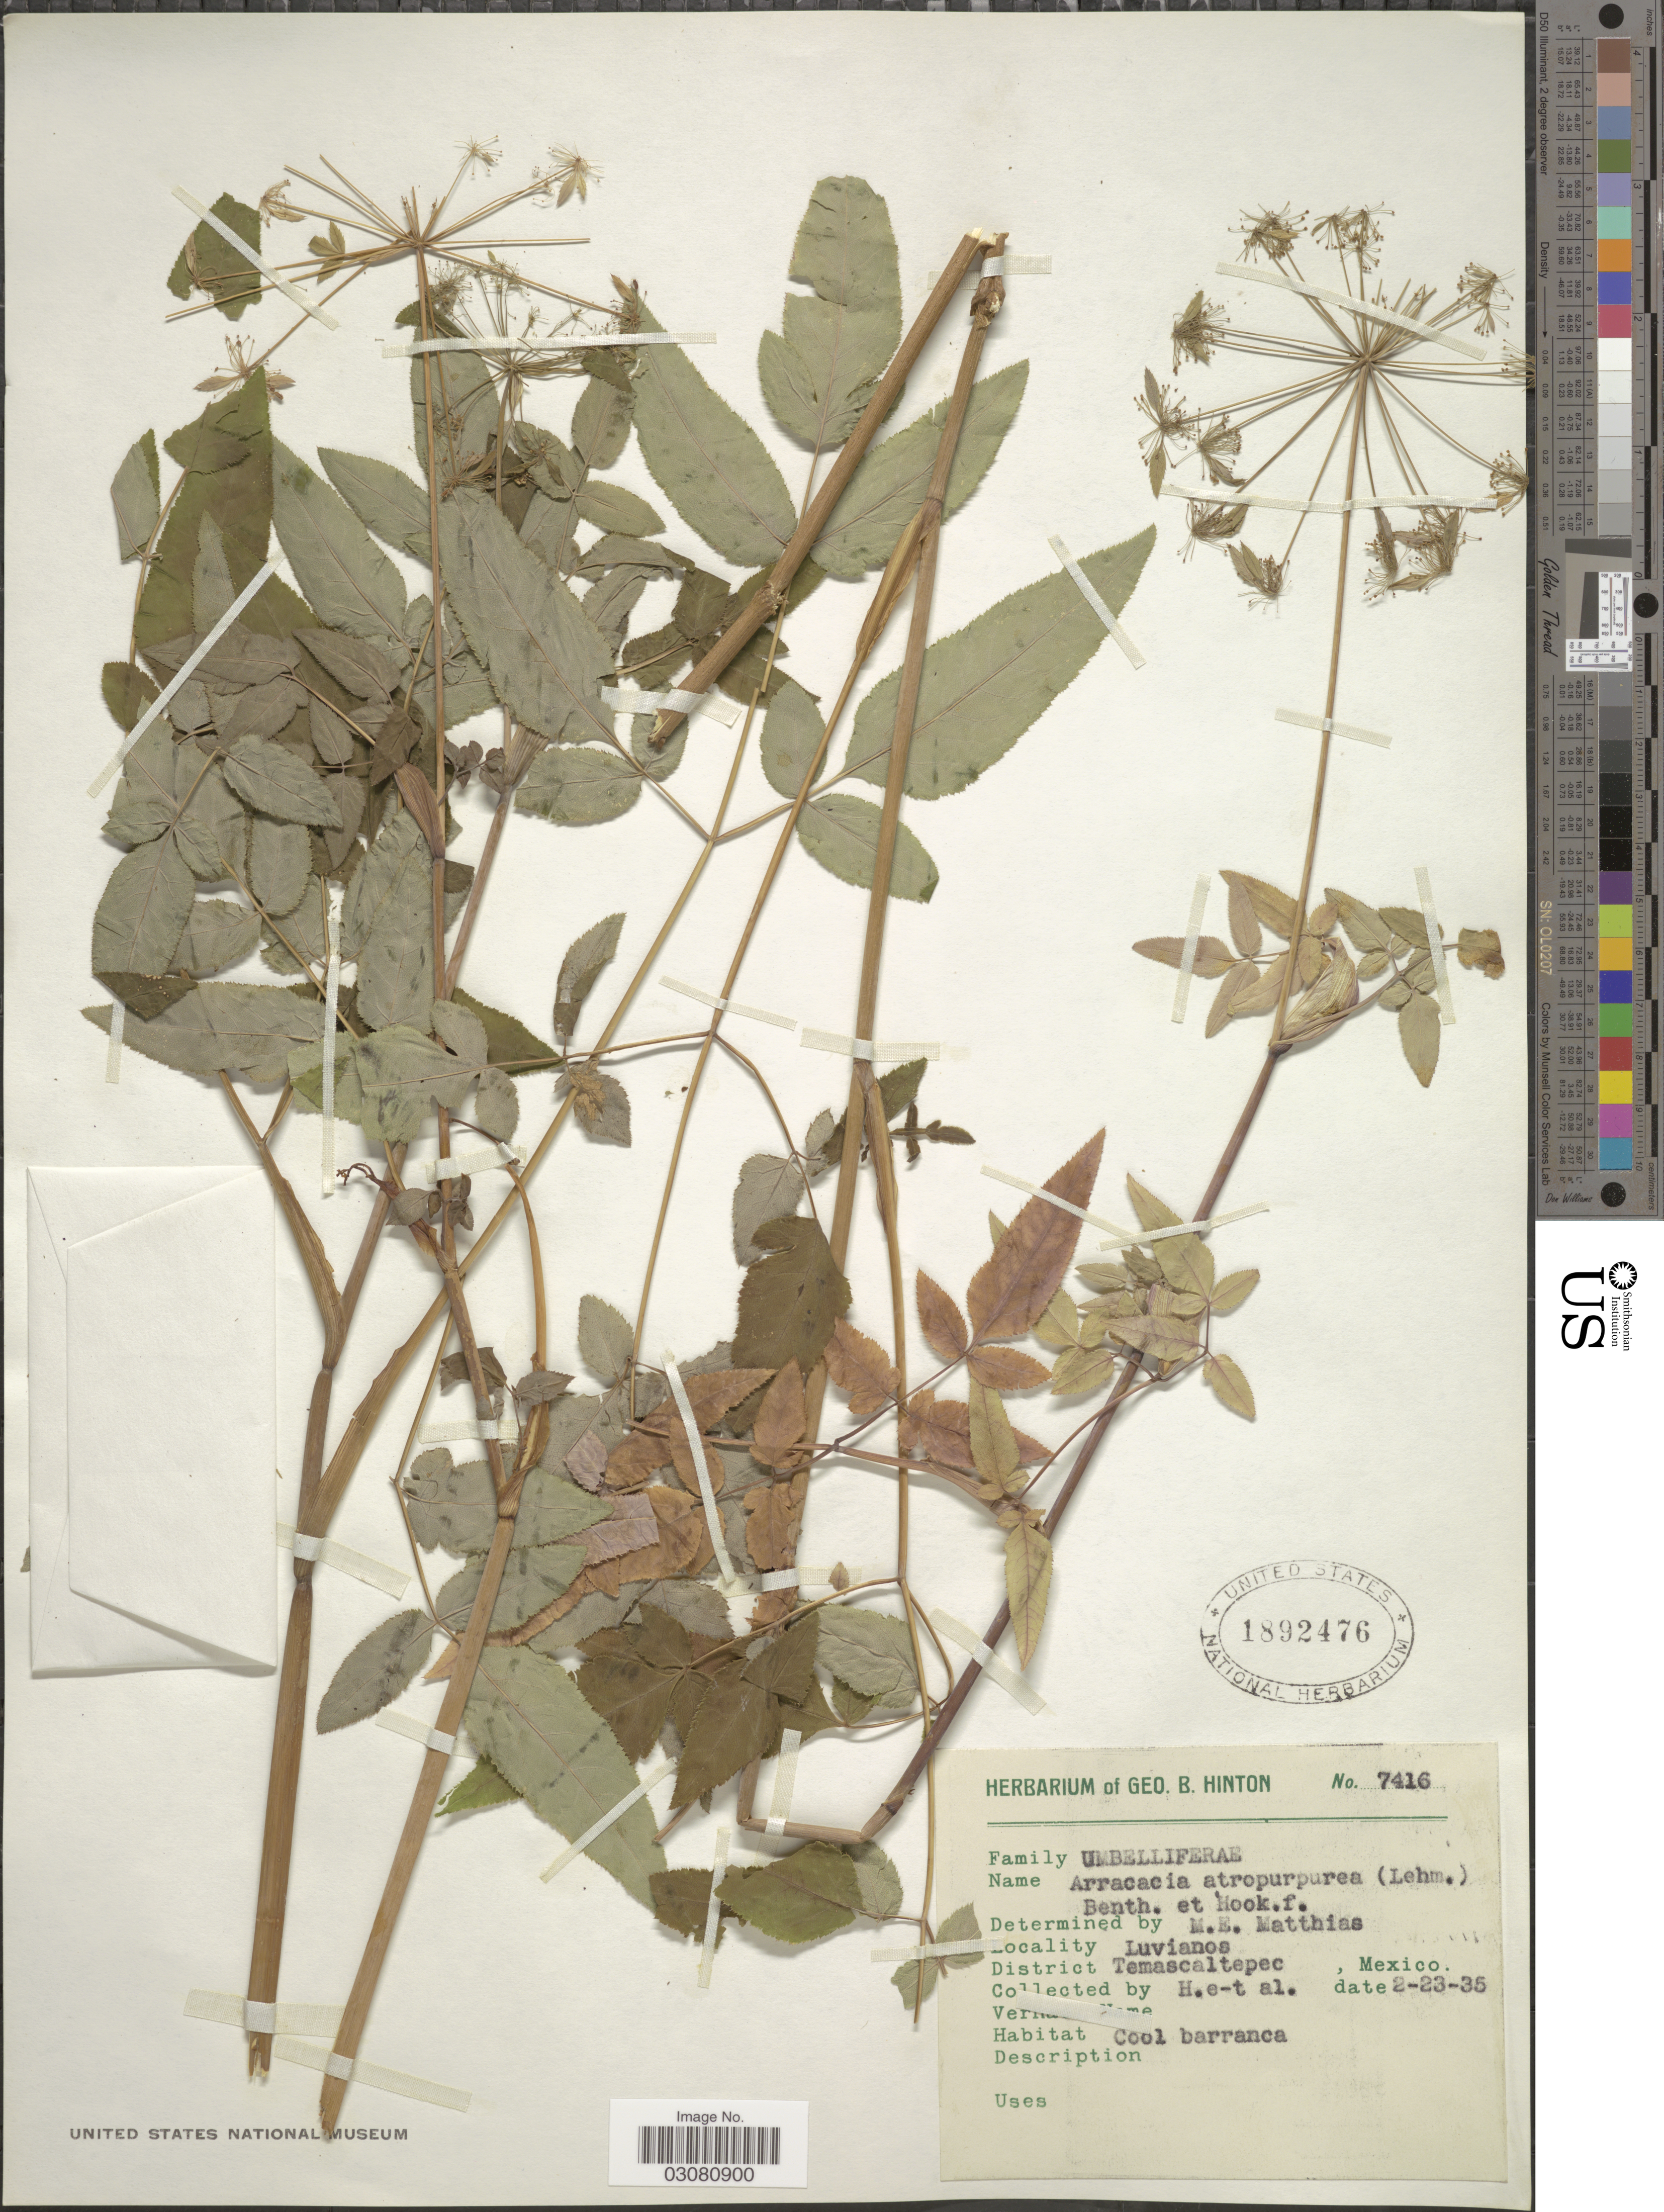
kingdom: Plantae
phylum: Tracheophyta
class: Magnoliopsida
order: Apiales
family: Apiaceae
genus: Arracacia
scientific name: Arracacia atropurpurea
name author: (Lehm.) Benth. & Hook. f. ex Hemsl.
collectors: G. B. Hinton & et al.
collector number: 7416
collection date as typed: Transcribed d/m/y: 23/3/35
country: Mexico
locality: Luvianos. District Temascaltepec.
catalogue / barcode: US 1892476